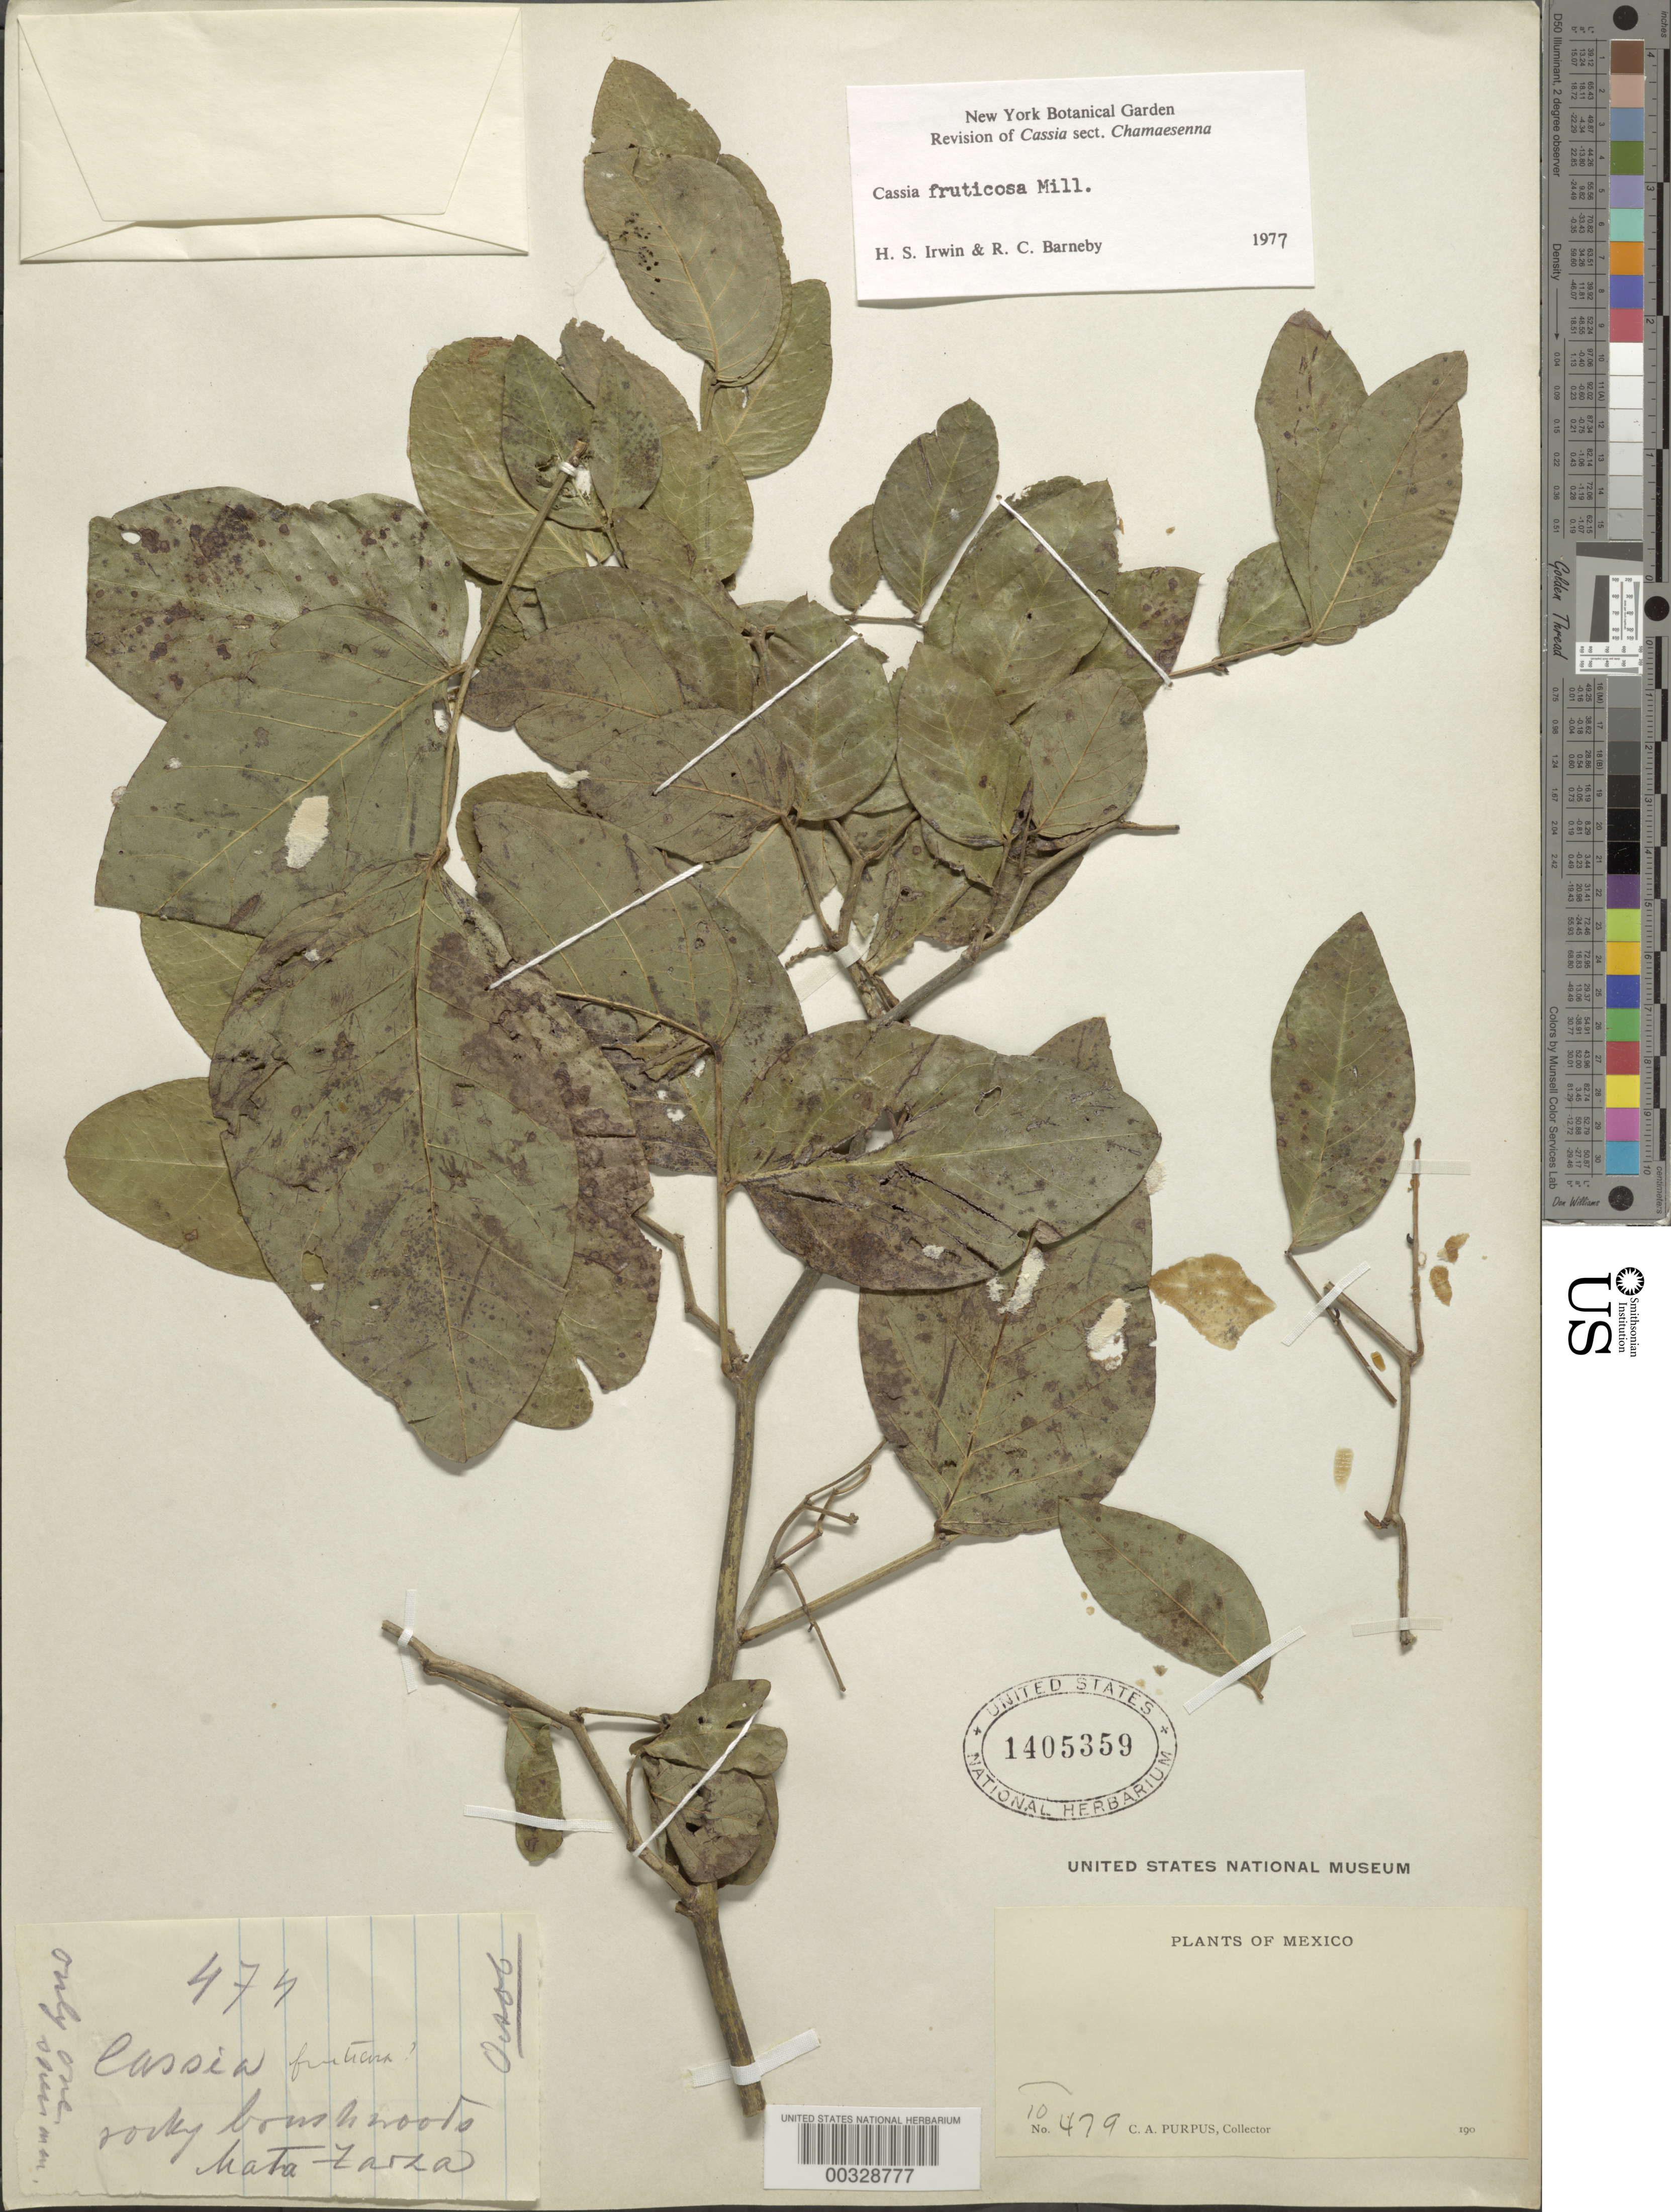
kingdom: Plantae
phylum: Tracheophyta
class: Magnoliopsida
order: Fabales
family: Fabaceae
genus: Senna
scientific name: Senna fruticosa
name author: (Benth.) H.S. Irwin & Barneby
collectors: C. A. Purpus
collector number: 10479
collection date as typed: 190-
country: Mexico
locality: Zarza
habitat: Forest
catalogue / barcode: US 1405359